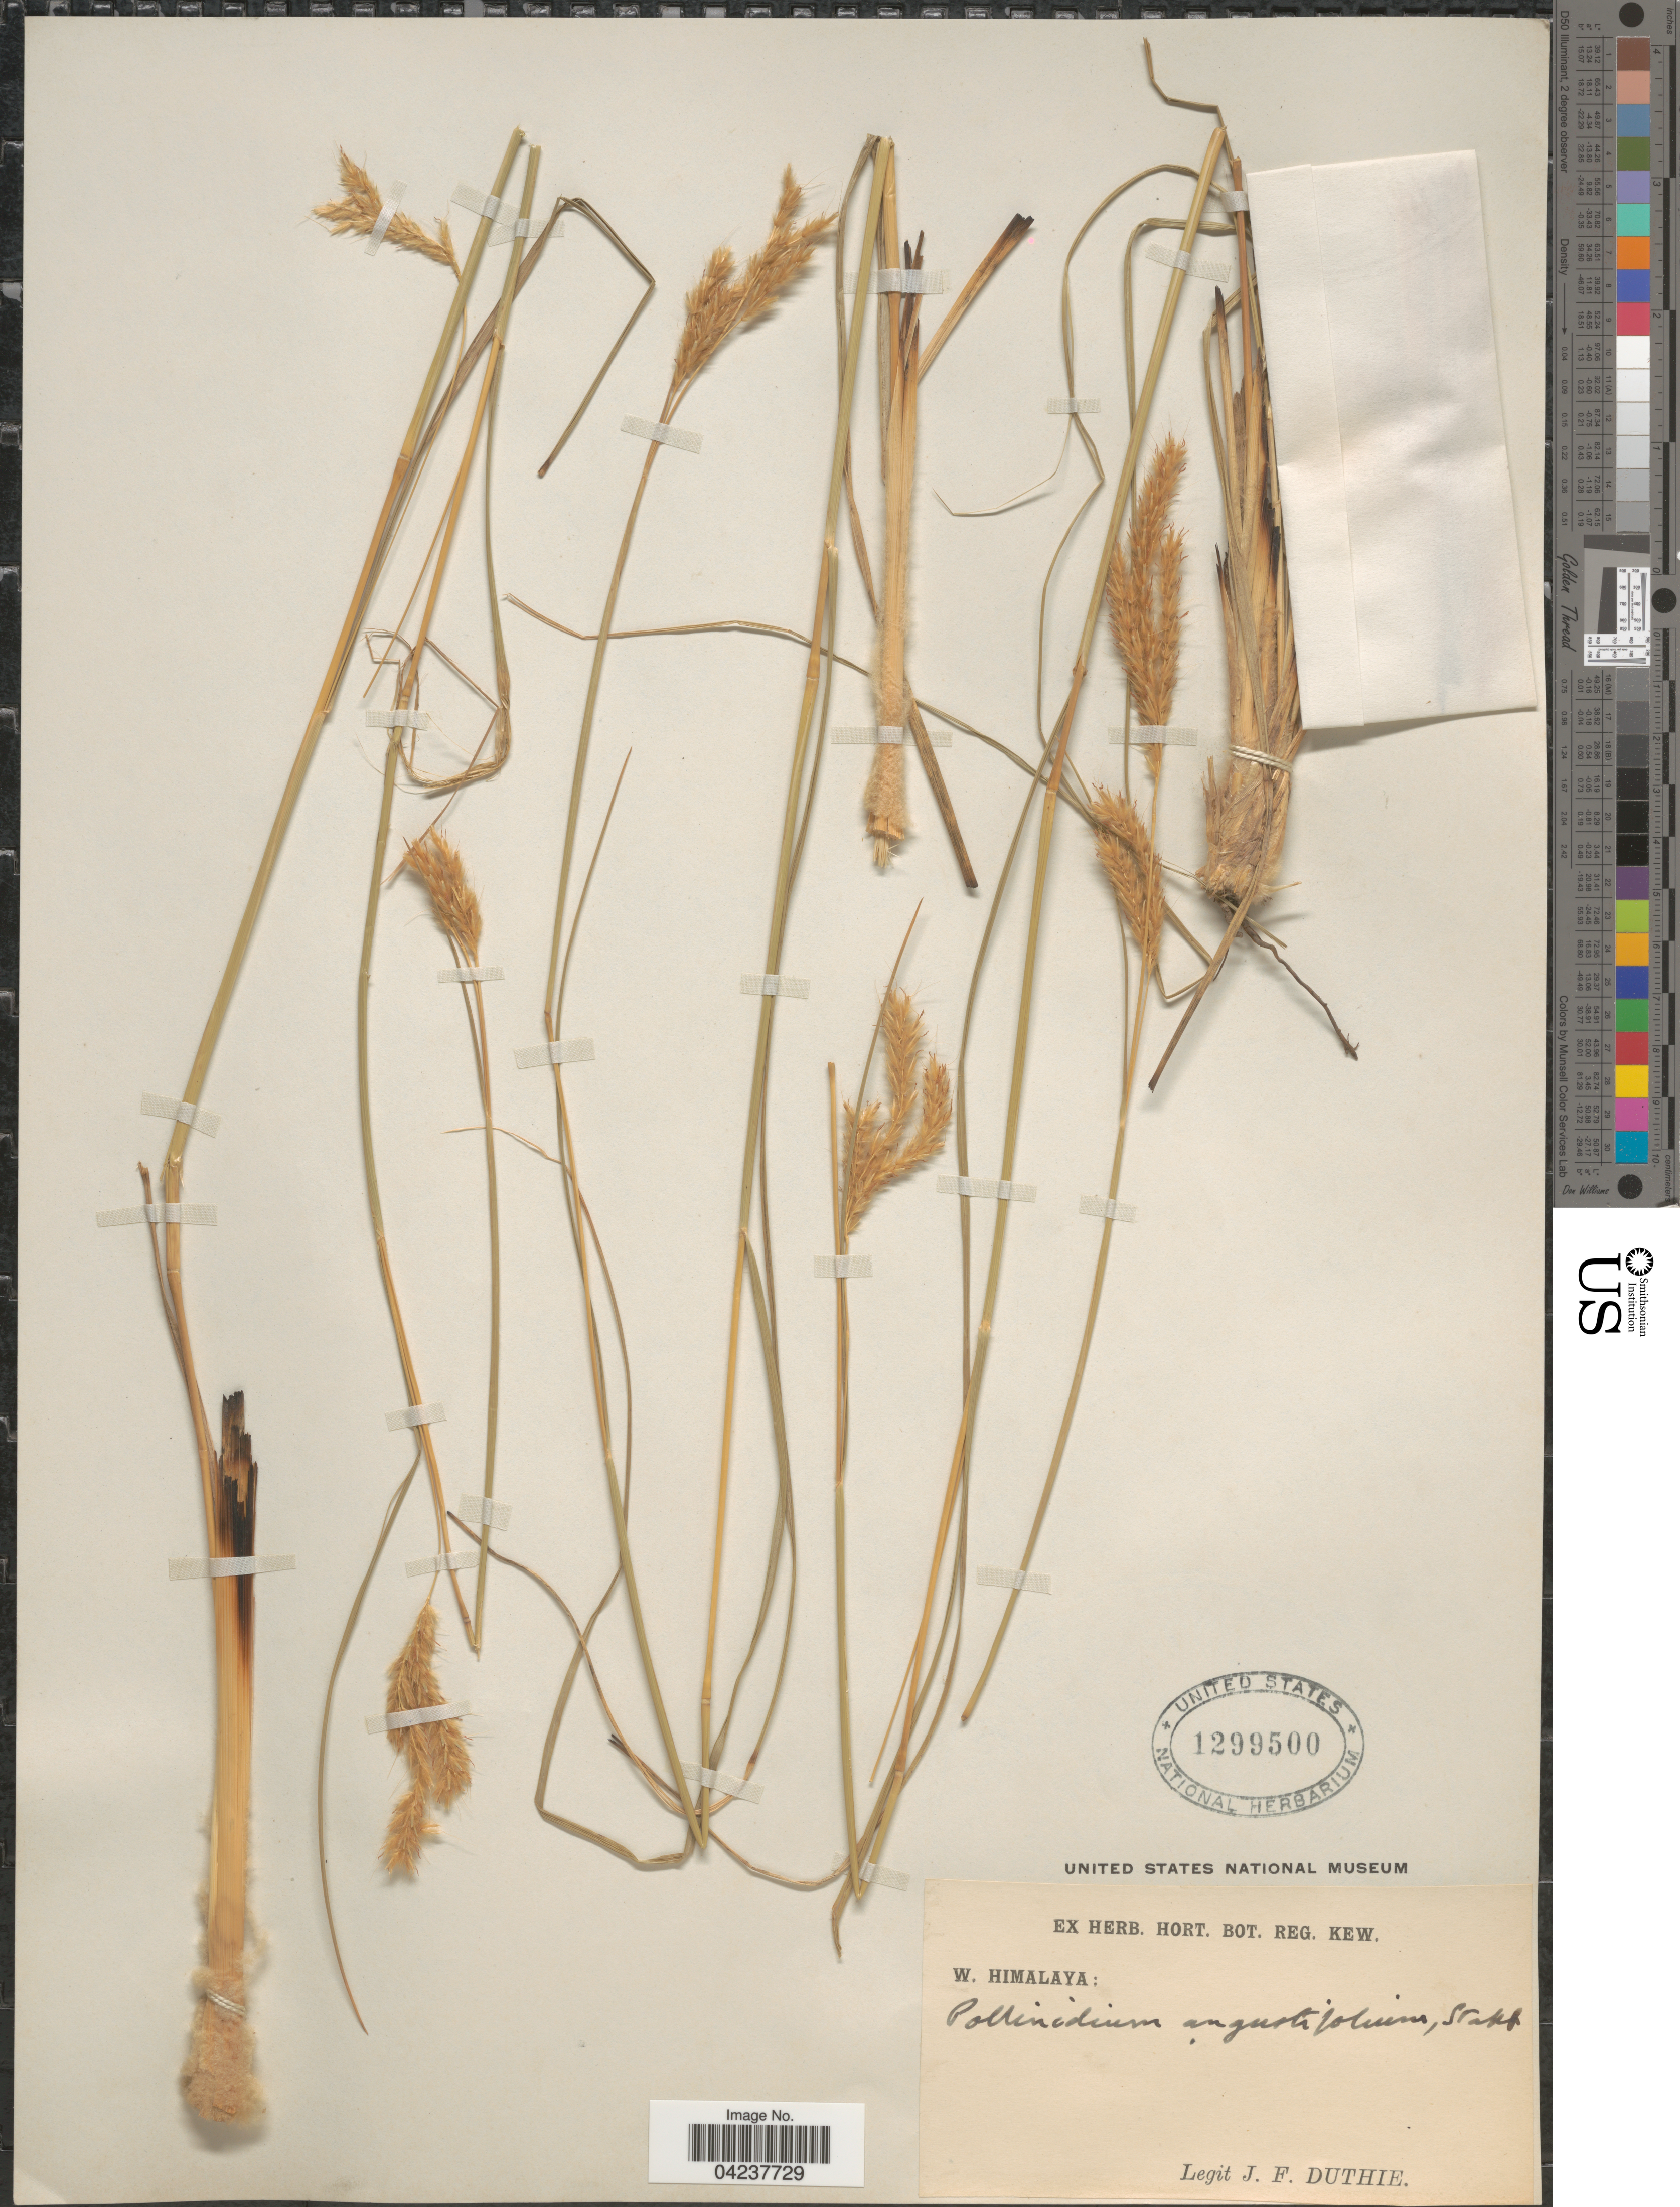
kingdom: Plantae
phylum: Tracheophyta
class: Liliopsida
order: Poales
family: Poaceae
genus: Eulaliopsis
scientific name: Eulaliopsis binata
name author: (Retz.) C. E. Hubb.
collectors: J. F. Duthie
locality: W. Himalaya.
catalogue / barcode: US 1299500